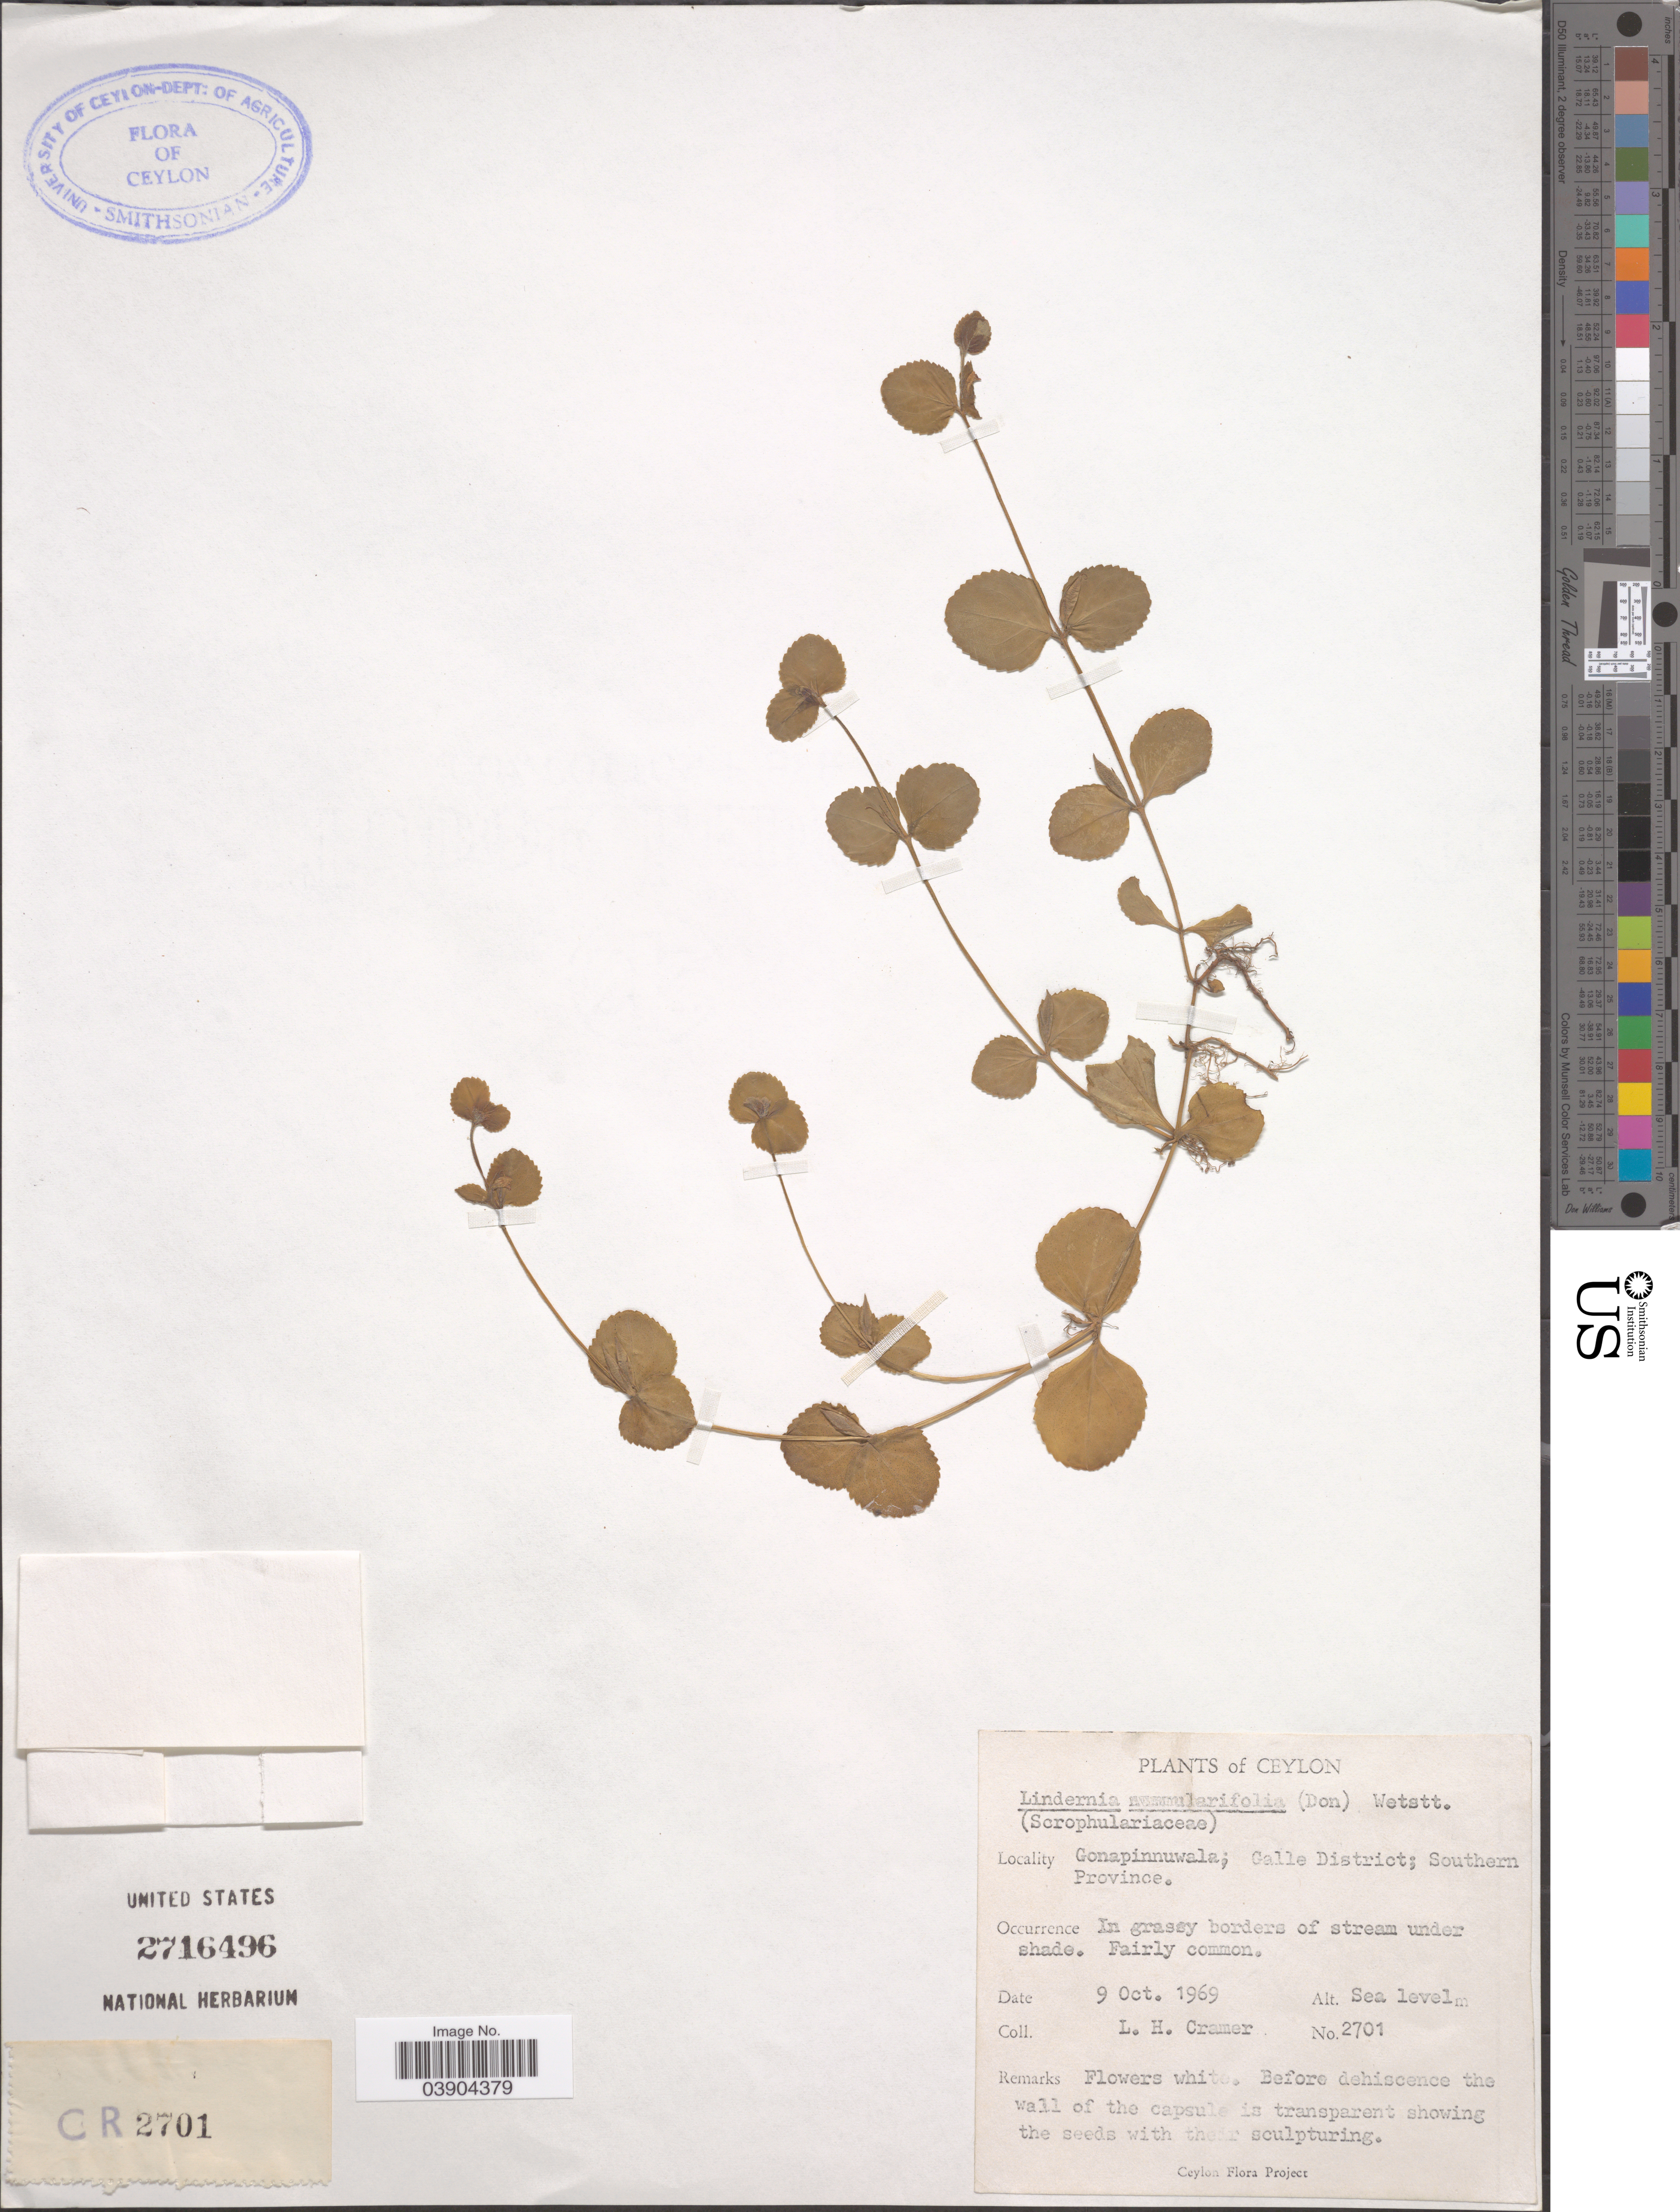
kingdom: Plantae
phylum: Tracheophyta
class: Magnoliopsida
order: Lamiales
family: Linderniaceae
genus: Lindernia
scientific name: Lindernia nummulariifolia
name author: (D. Don) Wettst.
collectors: L. H. Cramer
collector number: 2701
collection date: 1969-10-09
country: Sri Lanka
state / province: Southern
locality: Ceylon. Gonapinnuwala; Galle District.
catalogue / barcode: US 2716496